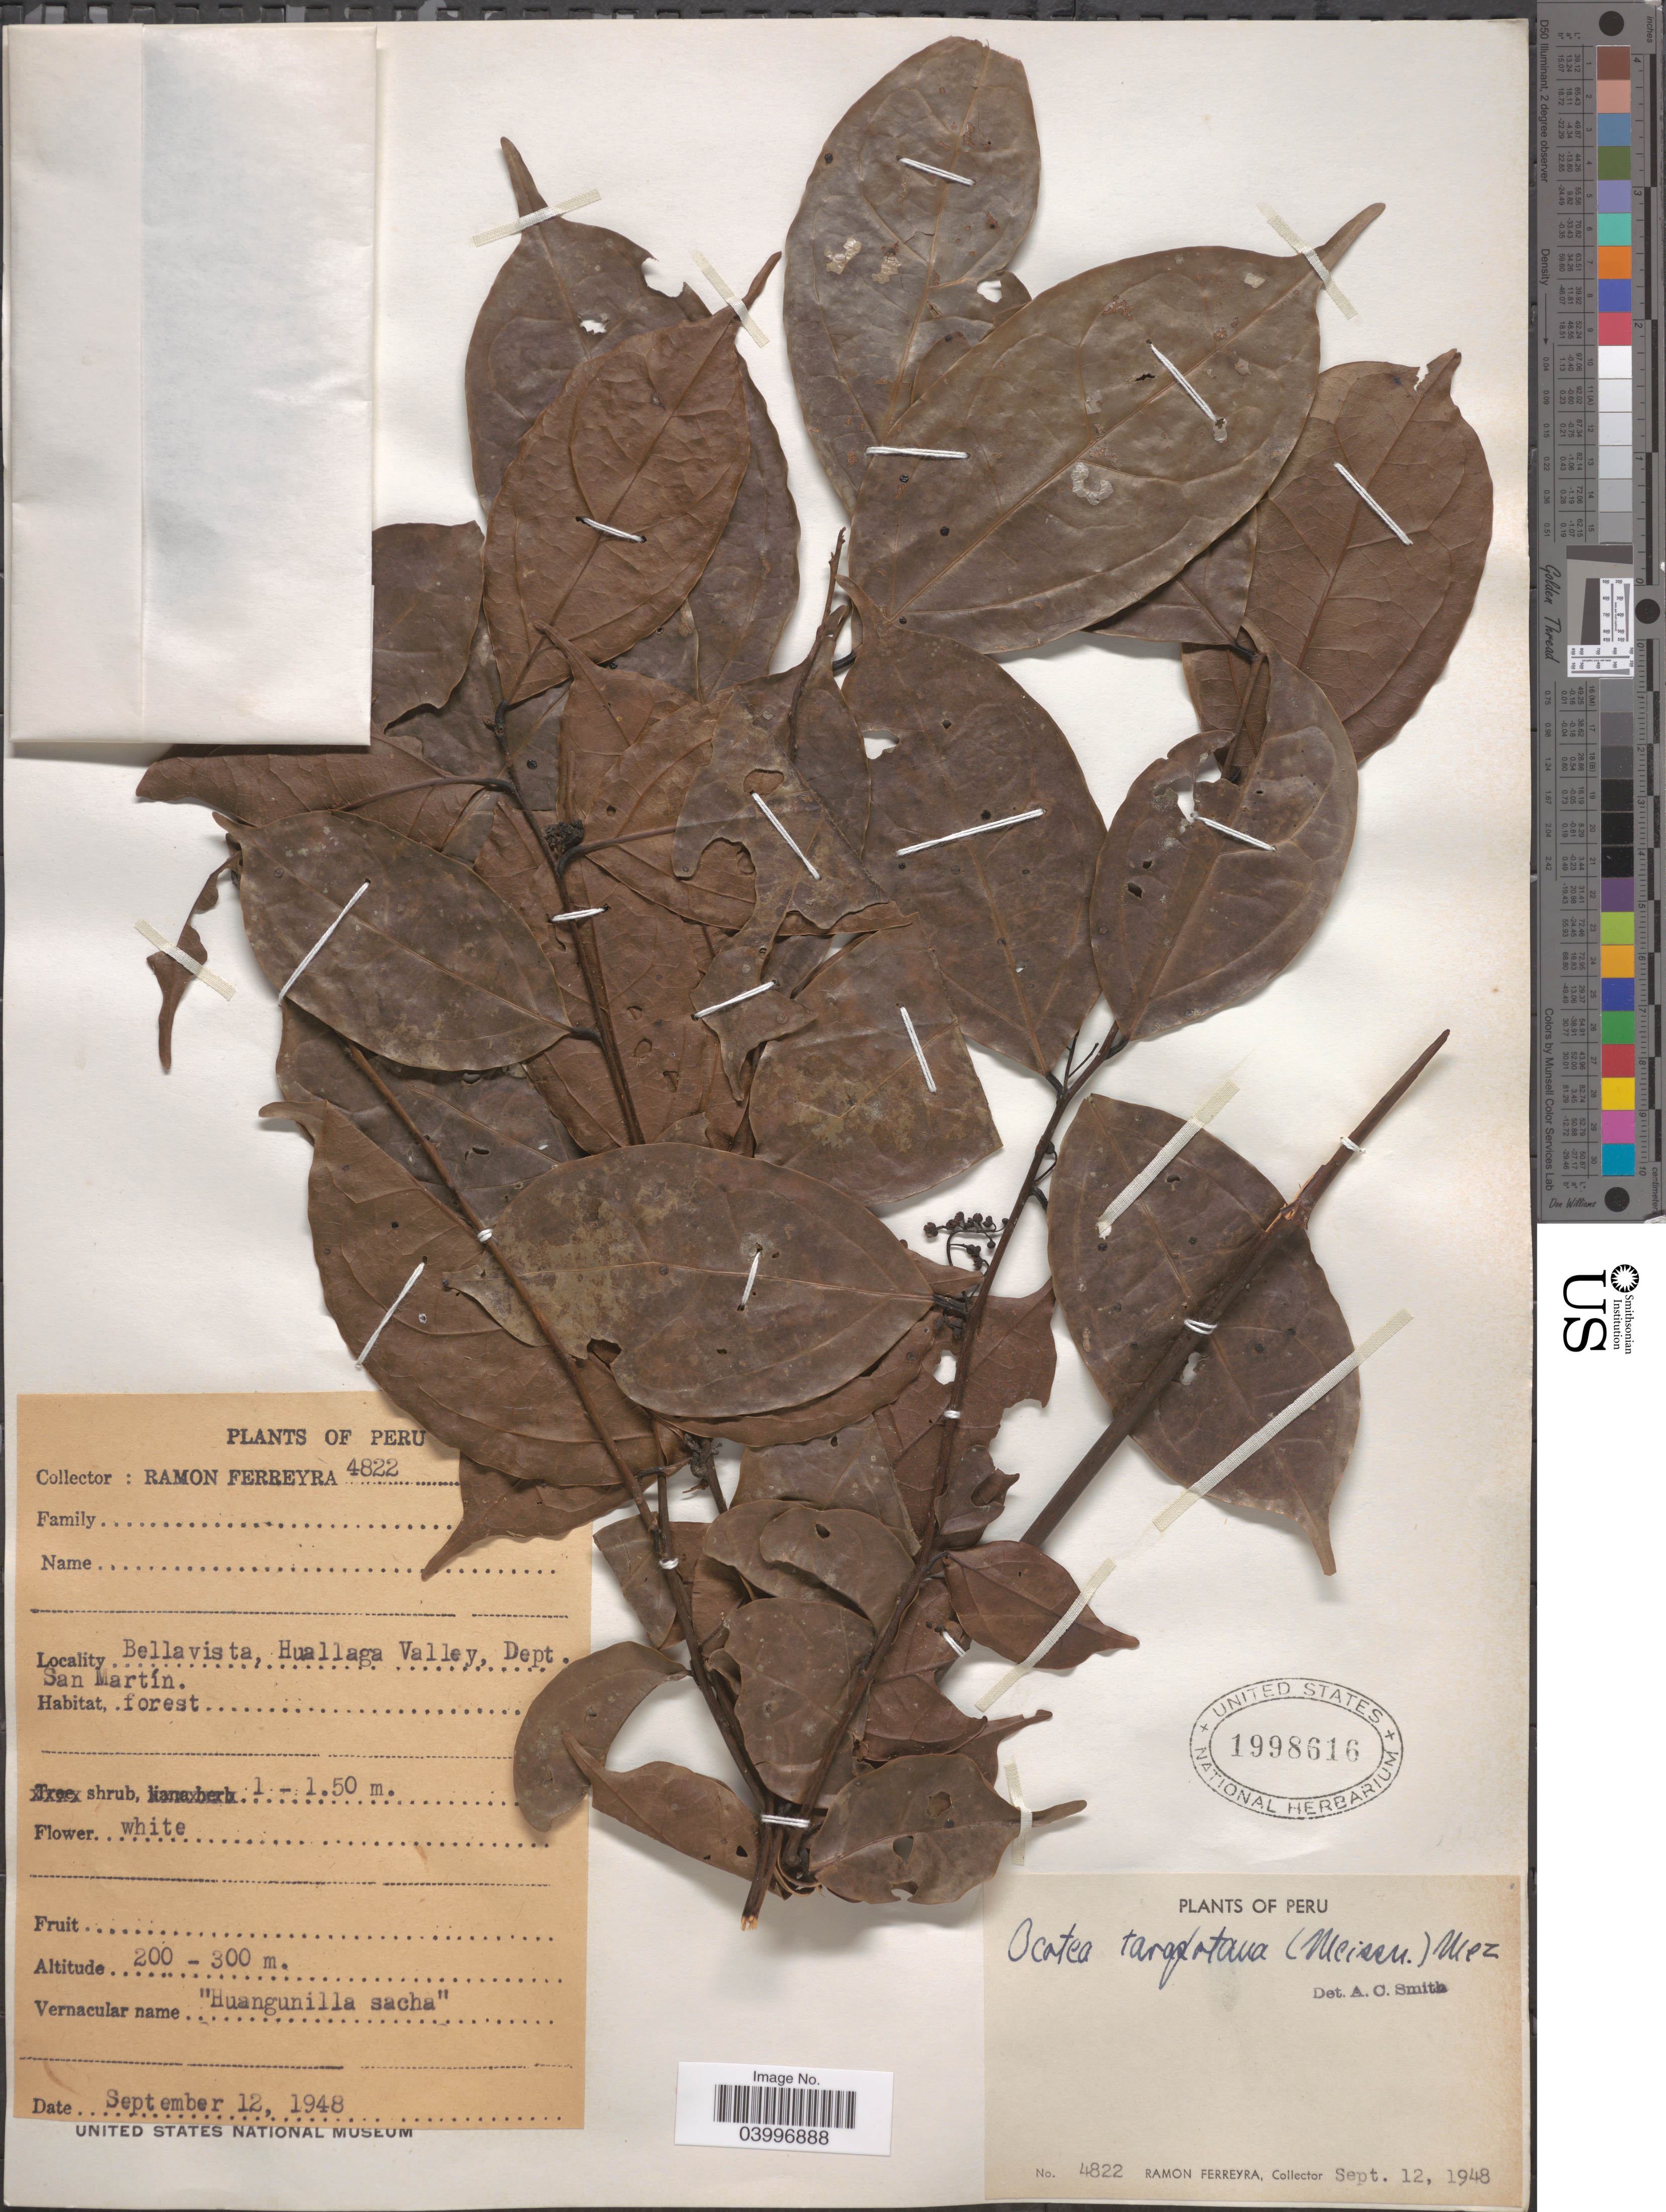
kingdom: Plantae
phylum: Tracheophyta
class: Magnoliopsida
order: Laurales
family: Lauraceae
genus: Ocotea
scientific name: Ocotea tarapotana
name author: (Meisn.) Mez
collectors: R. A. Ferreyra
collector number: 4822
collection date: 1948-09-12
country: Peru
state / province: San Martín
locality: Bellavista, Huallaga Valley, Dept. San Martín.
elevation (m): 200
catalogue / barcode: US 1998616